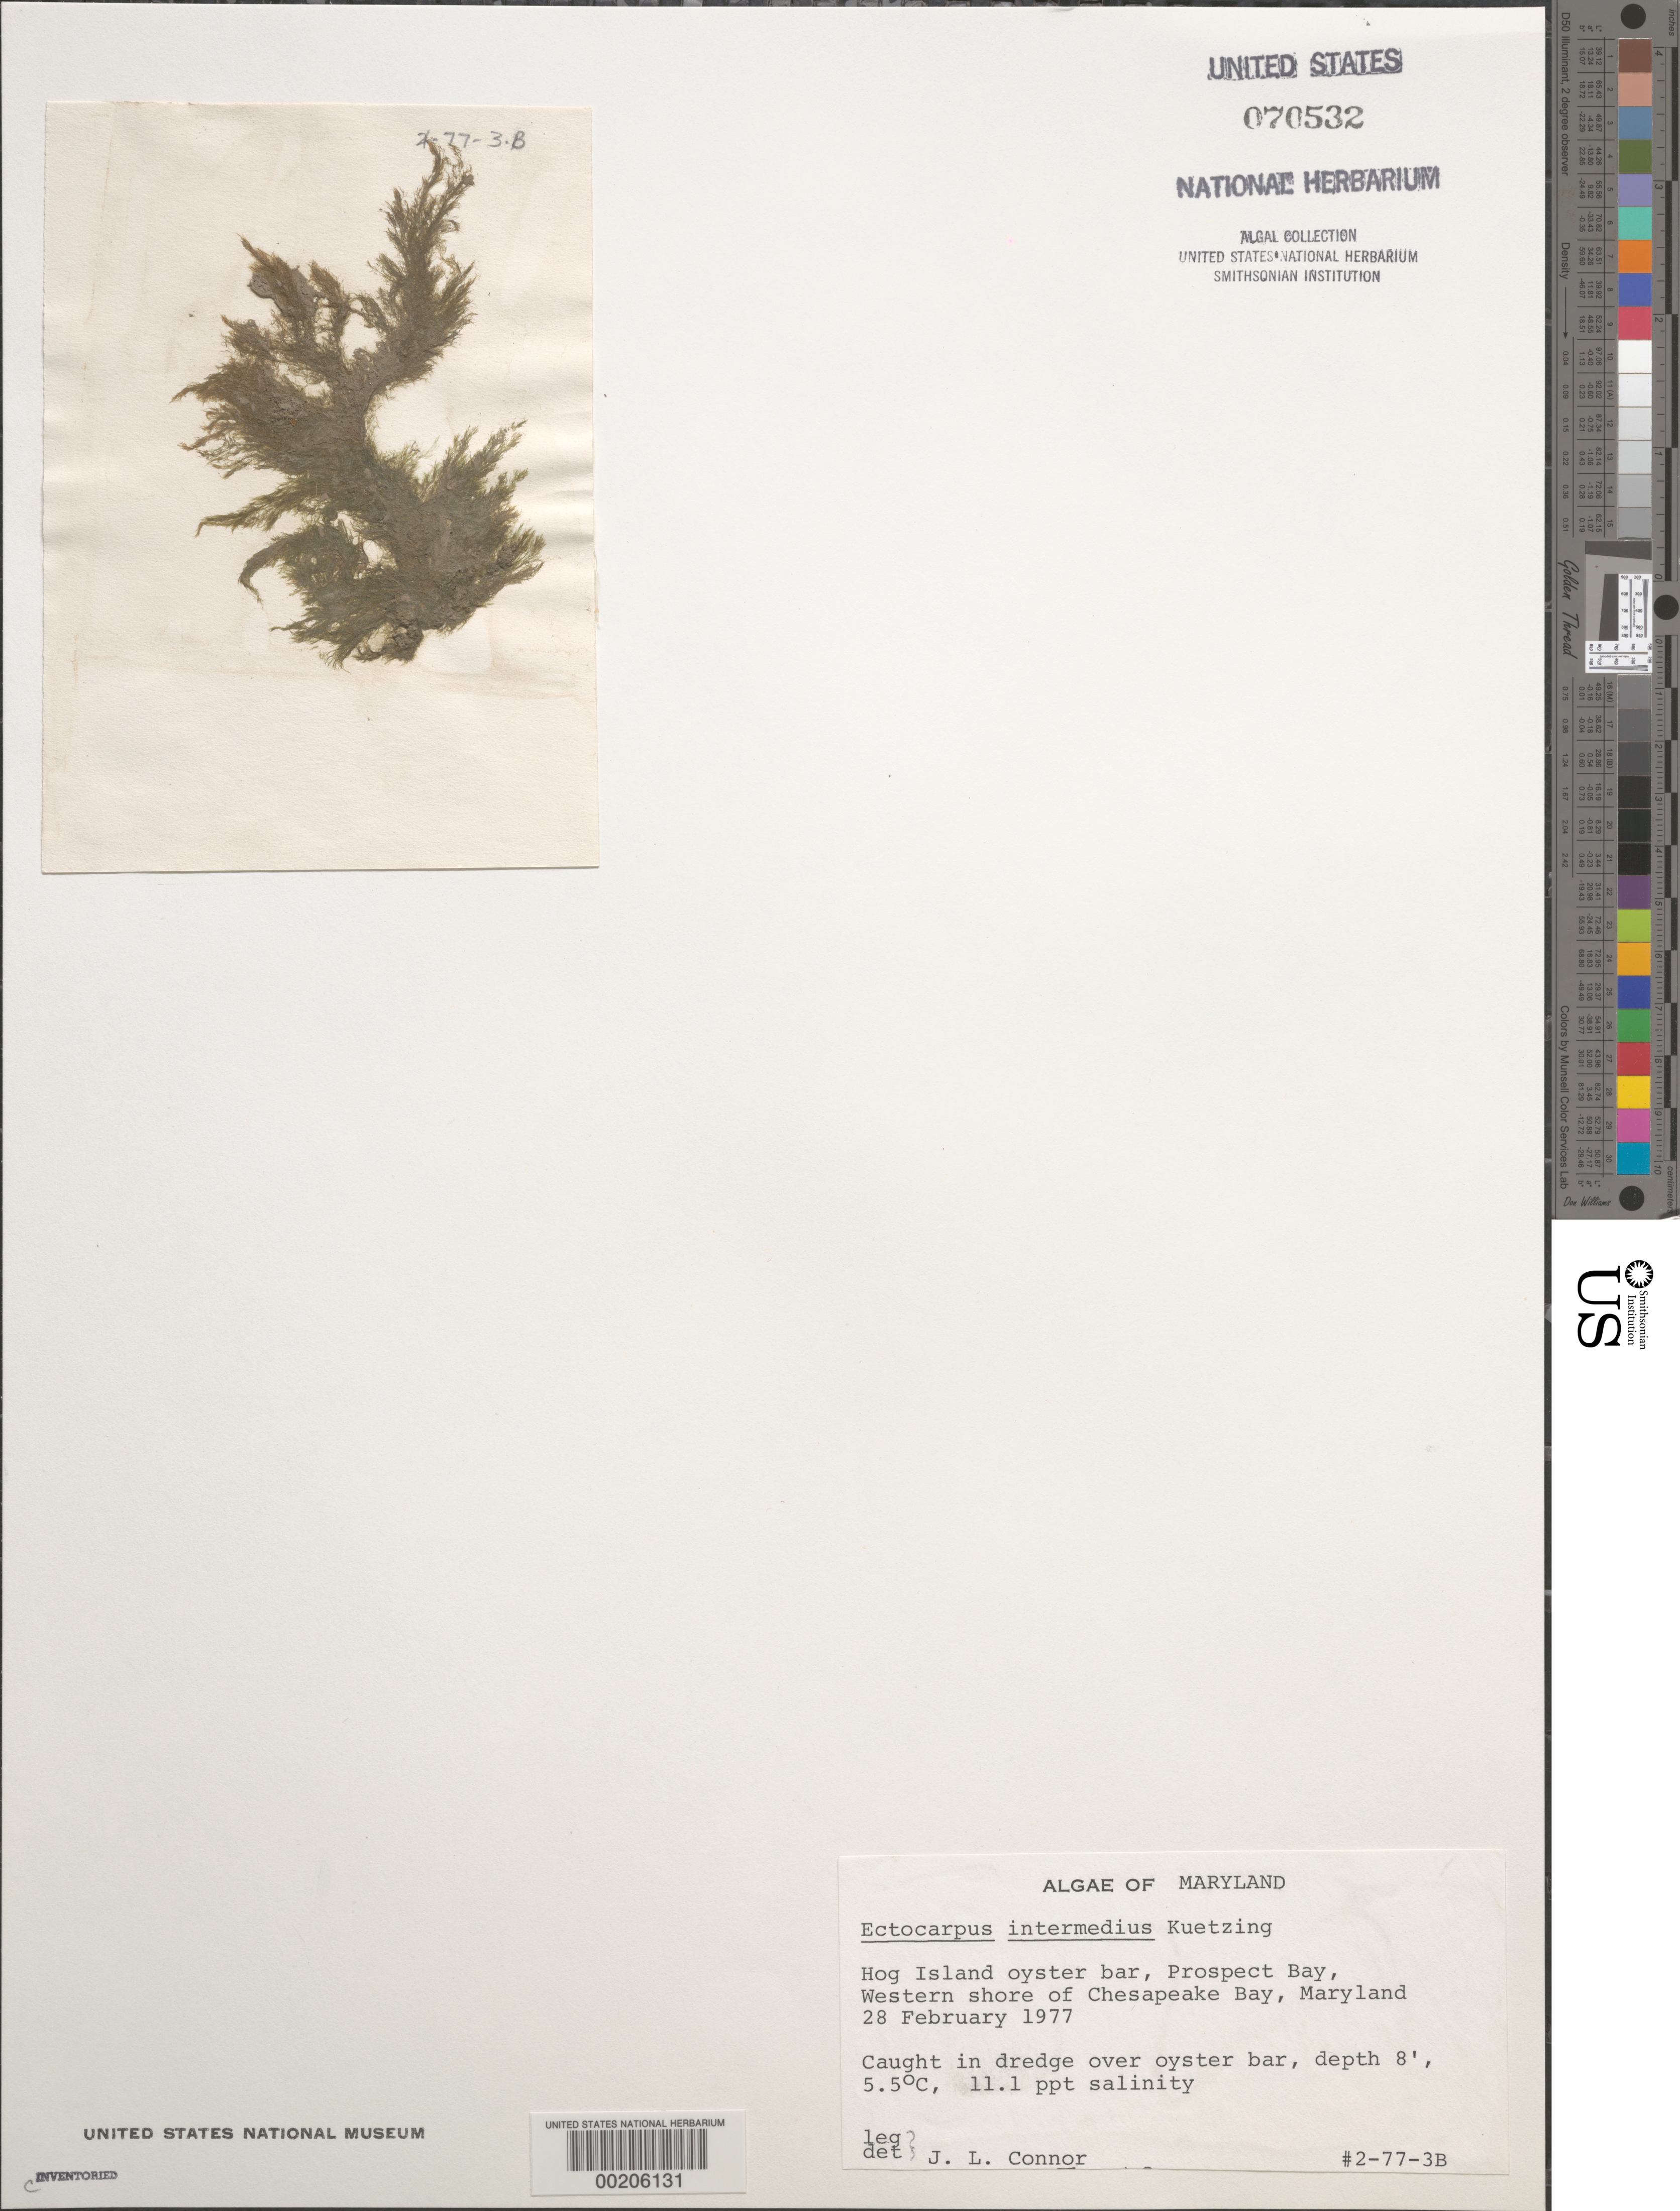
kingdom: Chromista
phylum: Ochrophyta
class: Phaeophyceae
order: Ectocarpales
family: Ectocarpaceae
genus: Ectocarpus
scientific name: Ectocarpus intermedius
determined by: Connor, J. L.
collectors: J. Connor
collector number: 2-77-3b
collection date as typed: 28 Feb 1977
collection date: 1977-02-28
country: United States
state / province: Maryland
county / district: Queen Anne's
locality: Hog Island oyster bar, Prospect Bay, Chesapeake Bay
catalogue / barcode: US 70532